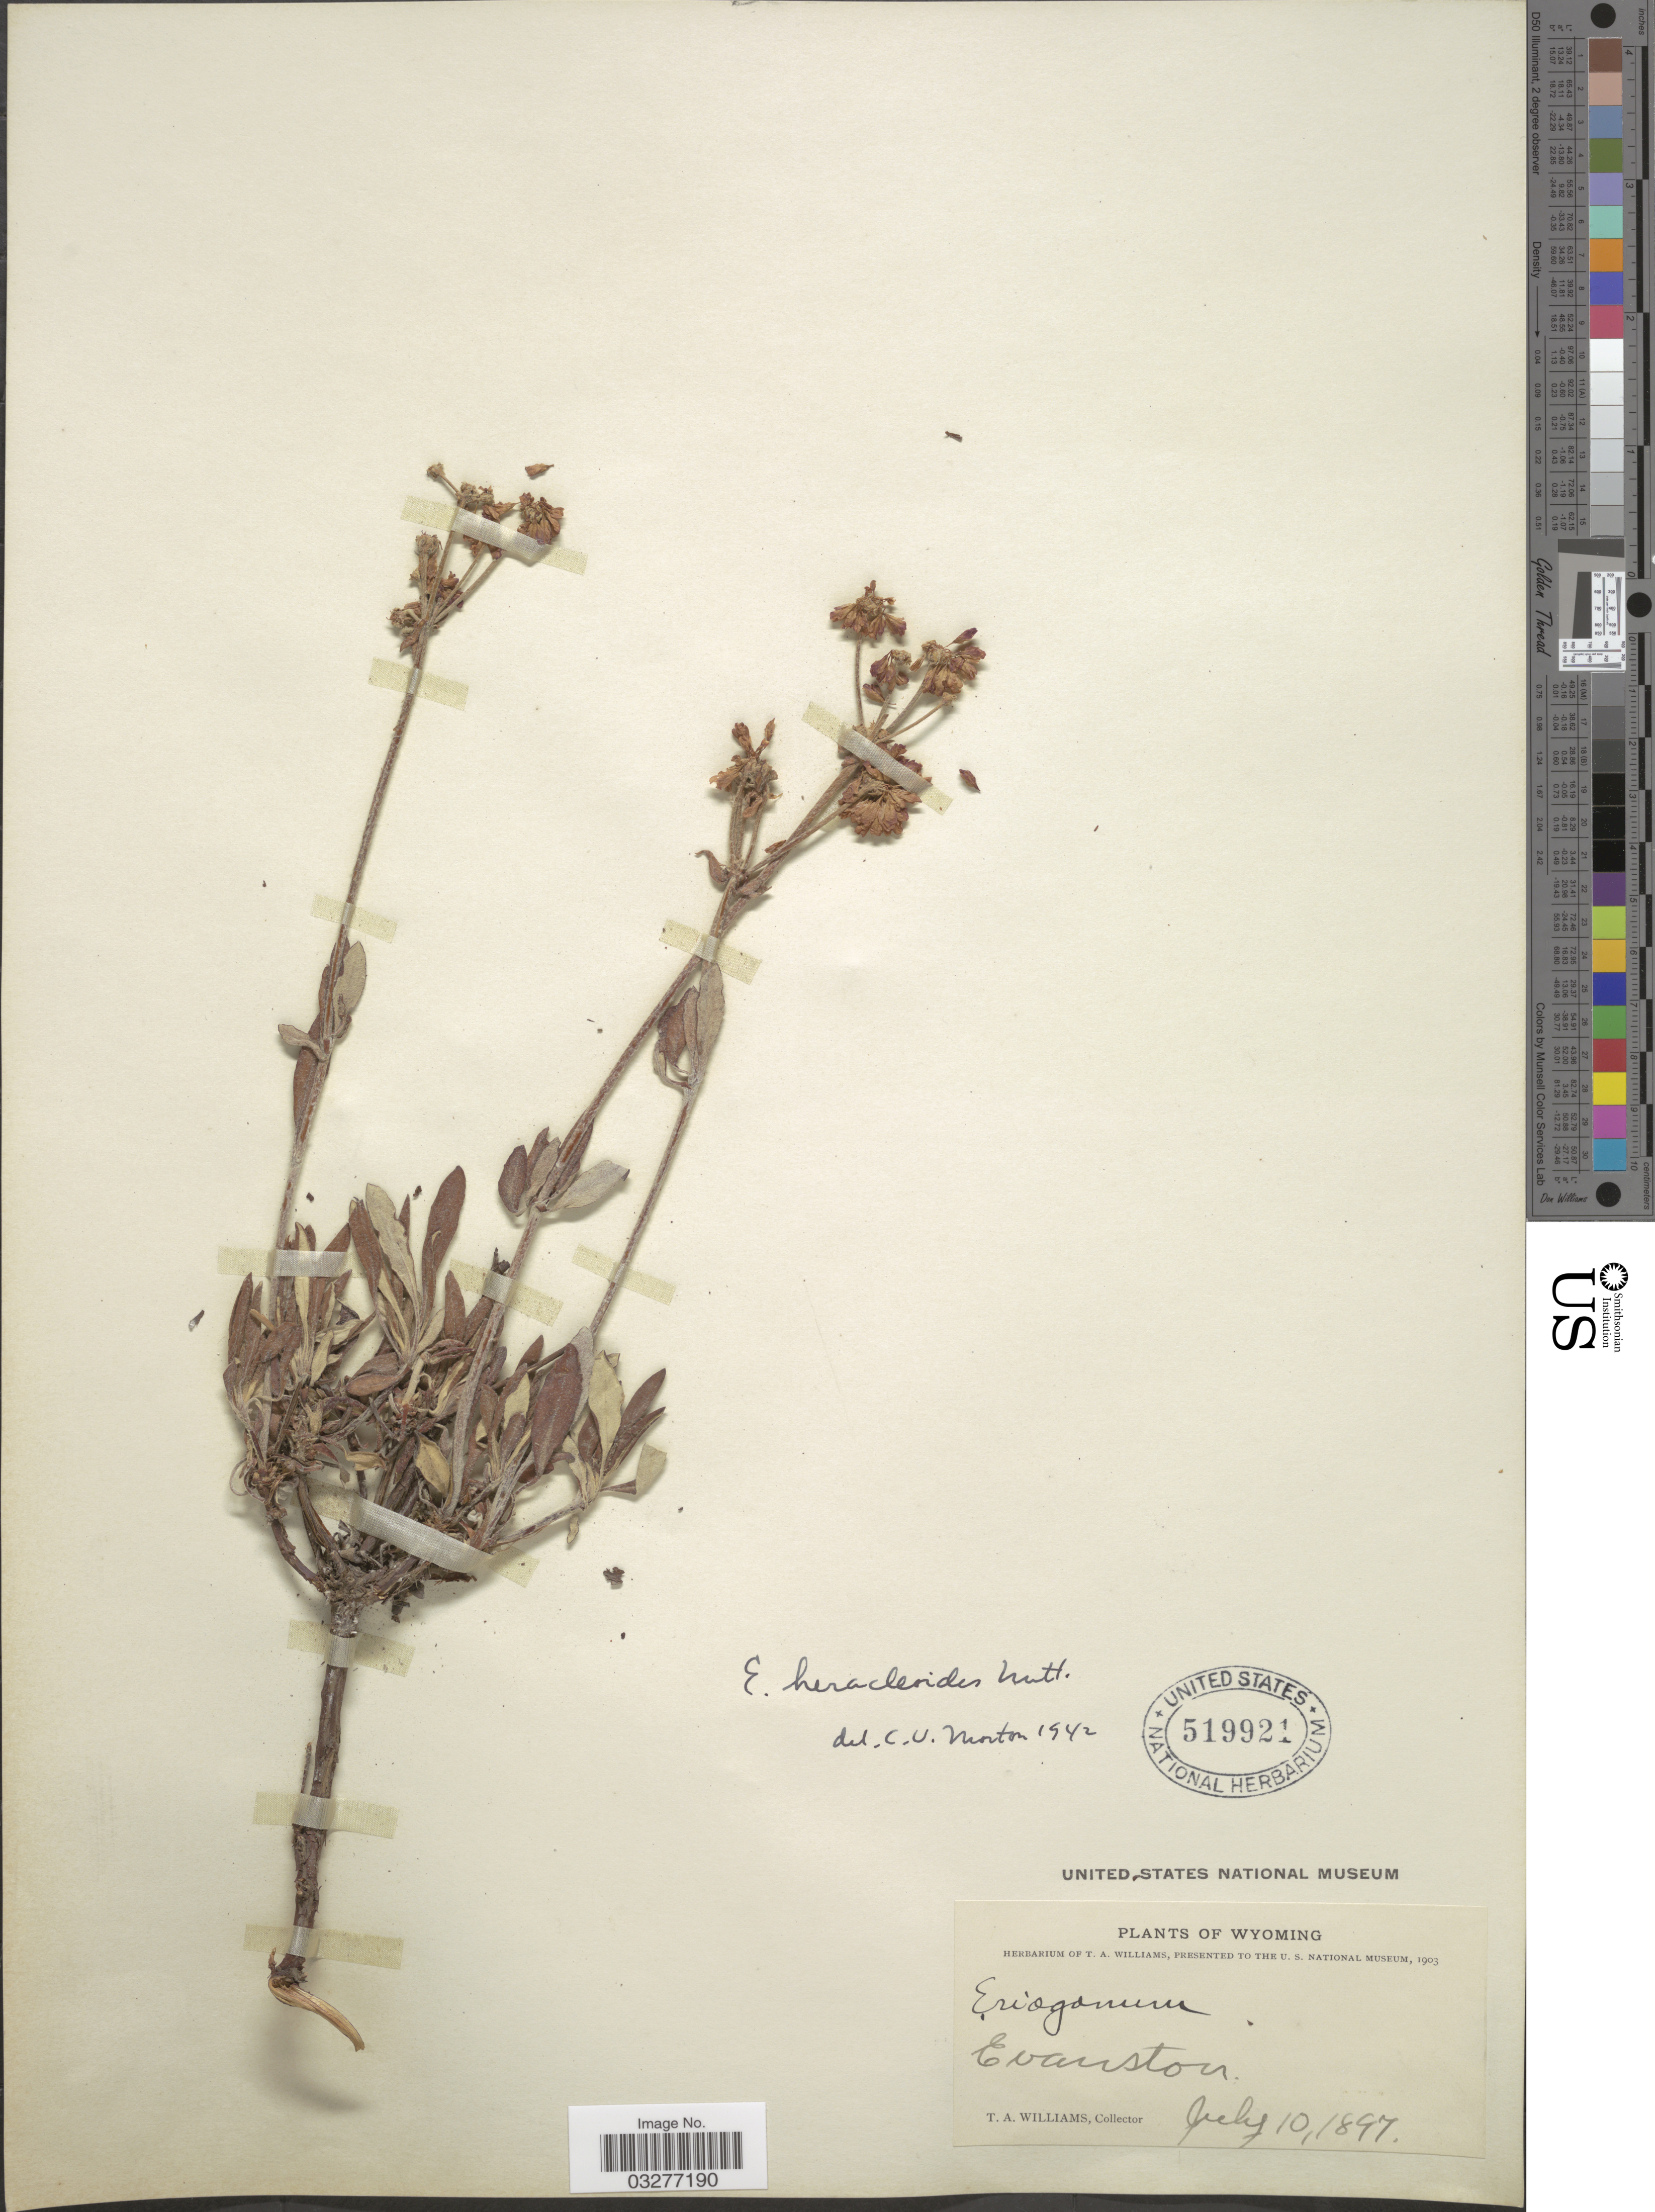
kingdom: Plantae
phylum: Tracheophyta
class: Magnoliopsida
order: Caryophyllales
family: Polygonaceae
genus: Eriogonum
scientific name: Eriogonum heracleoides var. heracleoides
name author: Nutt.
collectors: T. Williams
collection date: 1897-07-10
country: United States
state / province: Wyoming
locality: Evanston.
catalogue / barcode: US 519921